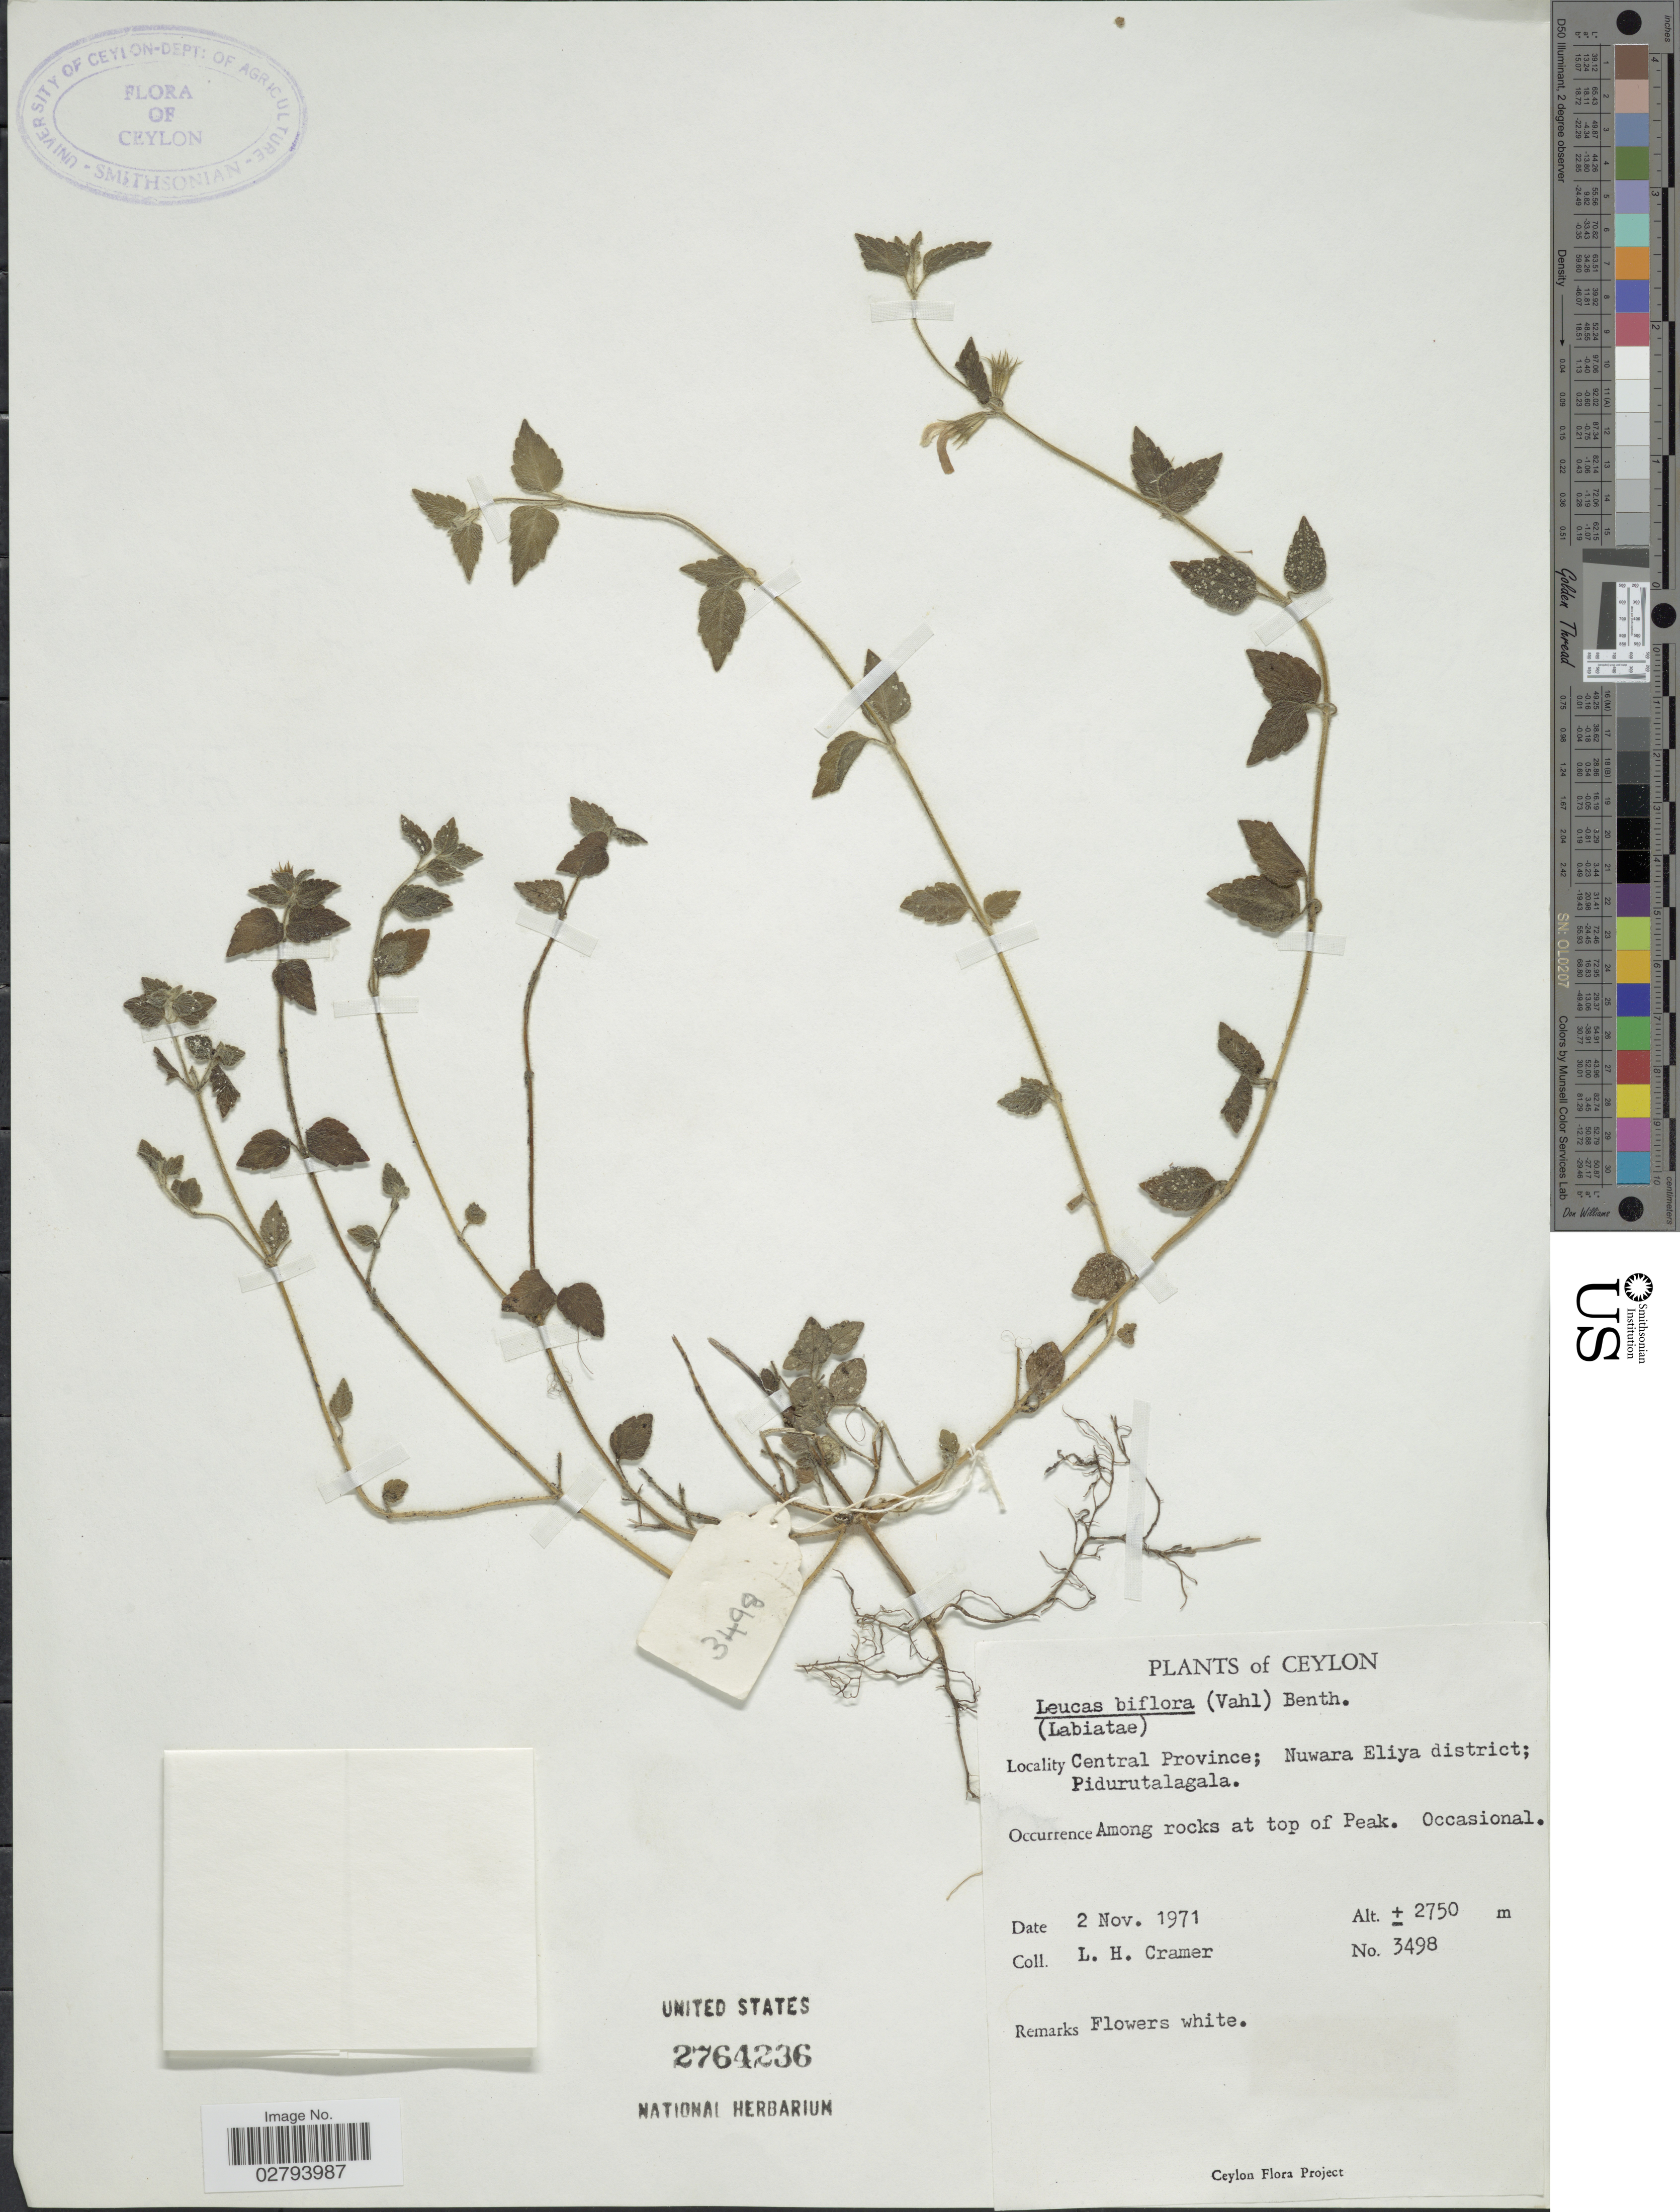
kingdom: Plantae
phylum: Tracheophyta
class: Magnoliopsida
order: Lamiales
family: Lamiaceae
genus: Leucas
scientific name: Leucas biflora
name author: (Vahl) Sm.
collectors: L. H. Cramer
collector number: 3498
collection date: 1971-11-02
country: Sri Lanka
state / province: Central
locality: Ceylon, Central Province; Nuwara Eliya district; Pidurutalagala, Among rocks at top of Peak.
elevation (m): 2750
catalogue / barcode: US 2764236